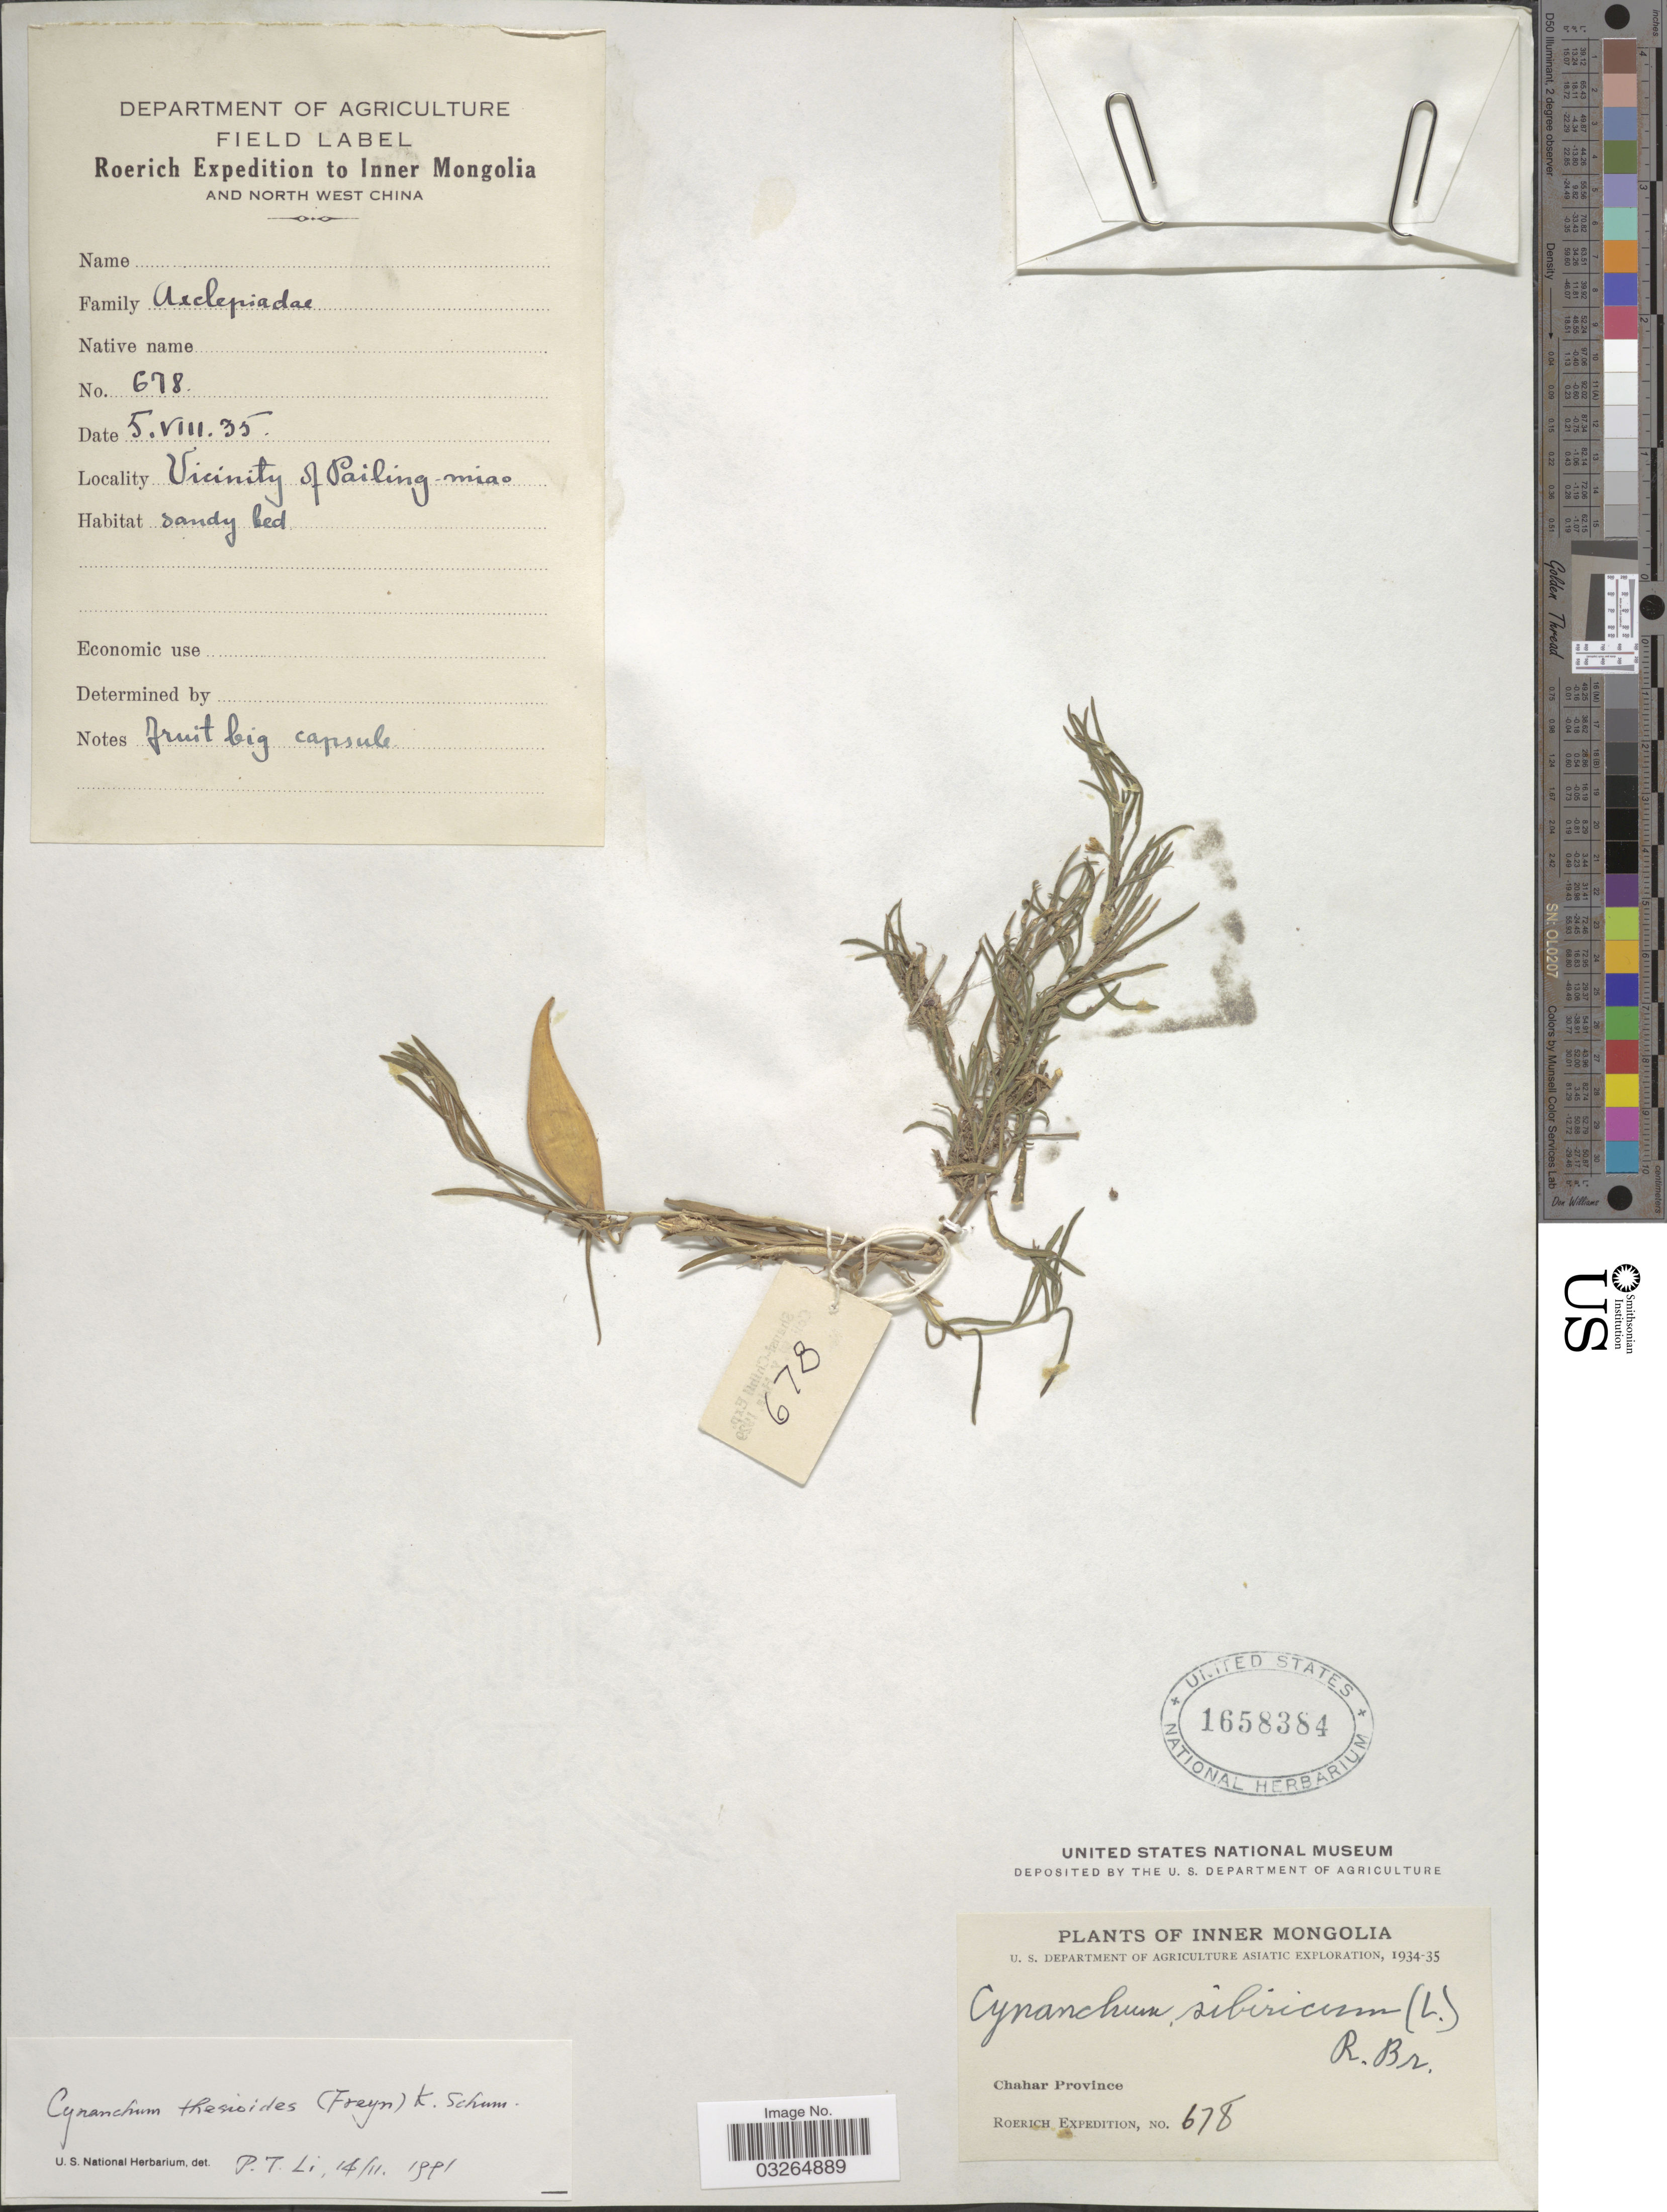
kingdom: Plantae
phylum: Tracheophyta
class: Magnoliopsida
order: Gentianales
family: Apocynaceae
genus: Cynanchum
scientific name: Cynanchum thesioides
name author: (Freyn) K. Schum.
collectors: Roerich Expedition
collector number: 678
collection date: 1935-08-05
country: China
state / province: Nei Monggol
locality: Inner Mongolia and north west China. Vicinity of Pailing-miao. Chahar Province.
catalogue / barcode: US 1658384